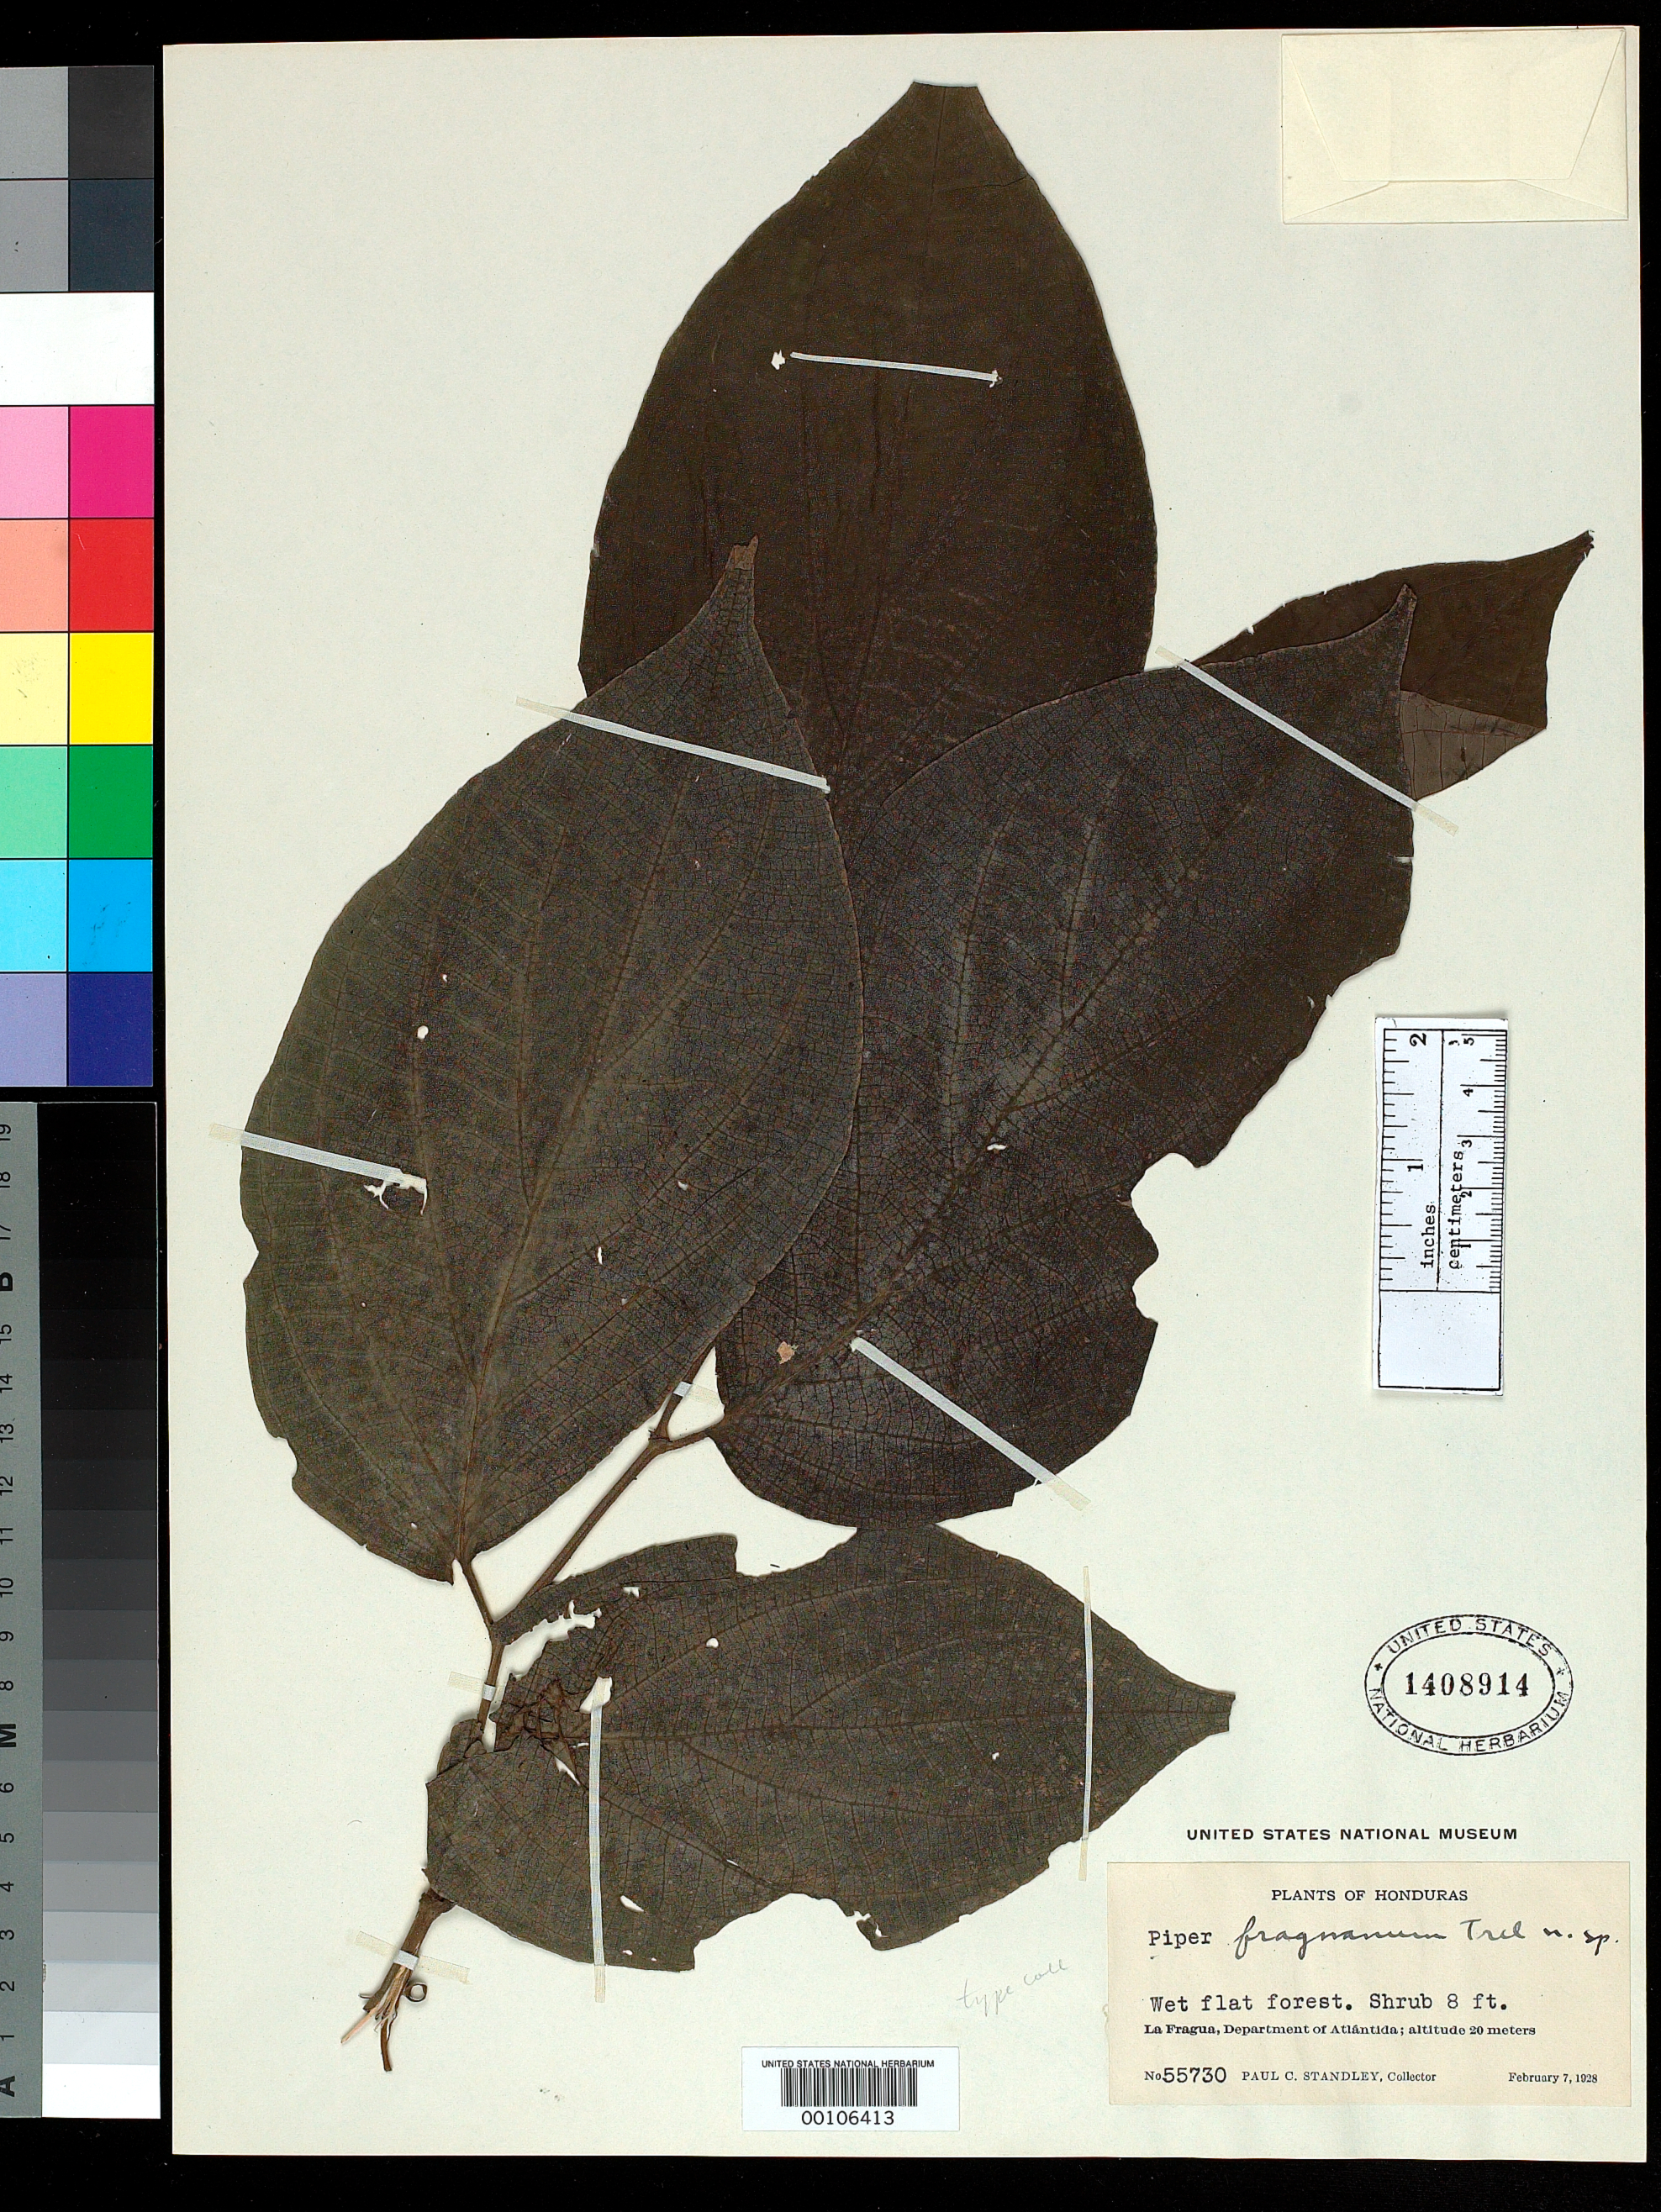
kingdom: Plantae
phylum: Tracheophyta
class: Magnoliopsida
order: Piperales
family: Piperaceae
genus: Piper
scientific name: Piper fraguanum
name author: Trel.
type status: Isotype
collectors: P. C. Standley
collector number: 55730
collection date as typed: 07 Feb 1928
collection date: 1928-02-07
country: Honduras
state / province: Atlántida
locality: La Fragua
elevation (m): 20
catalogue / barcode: US 1408914